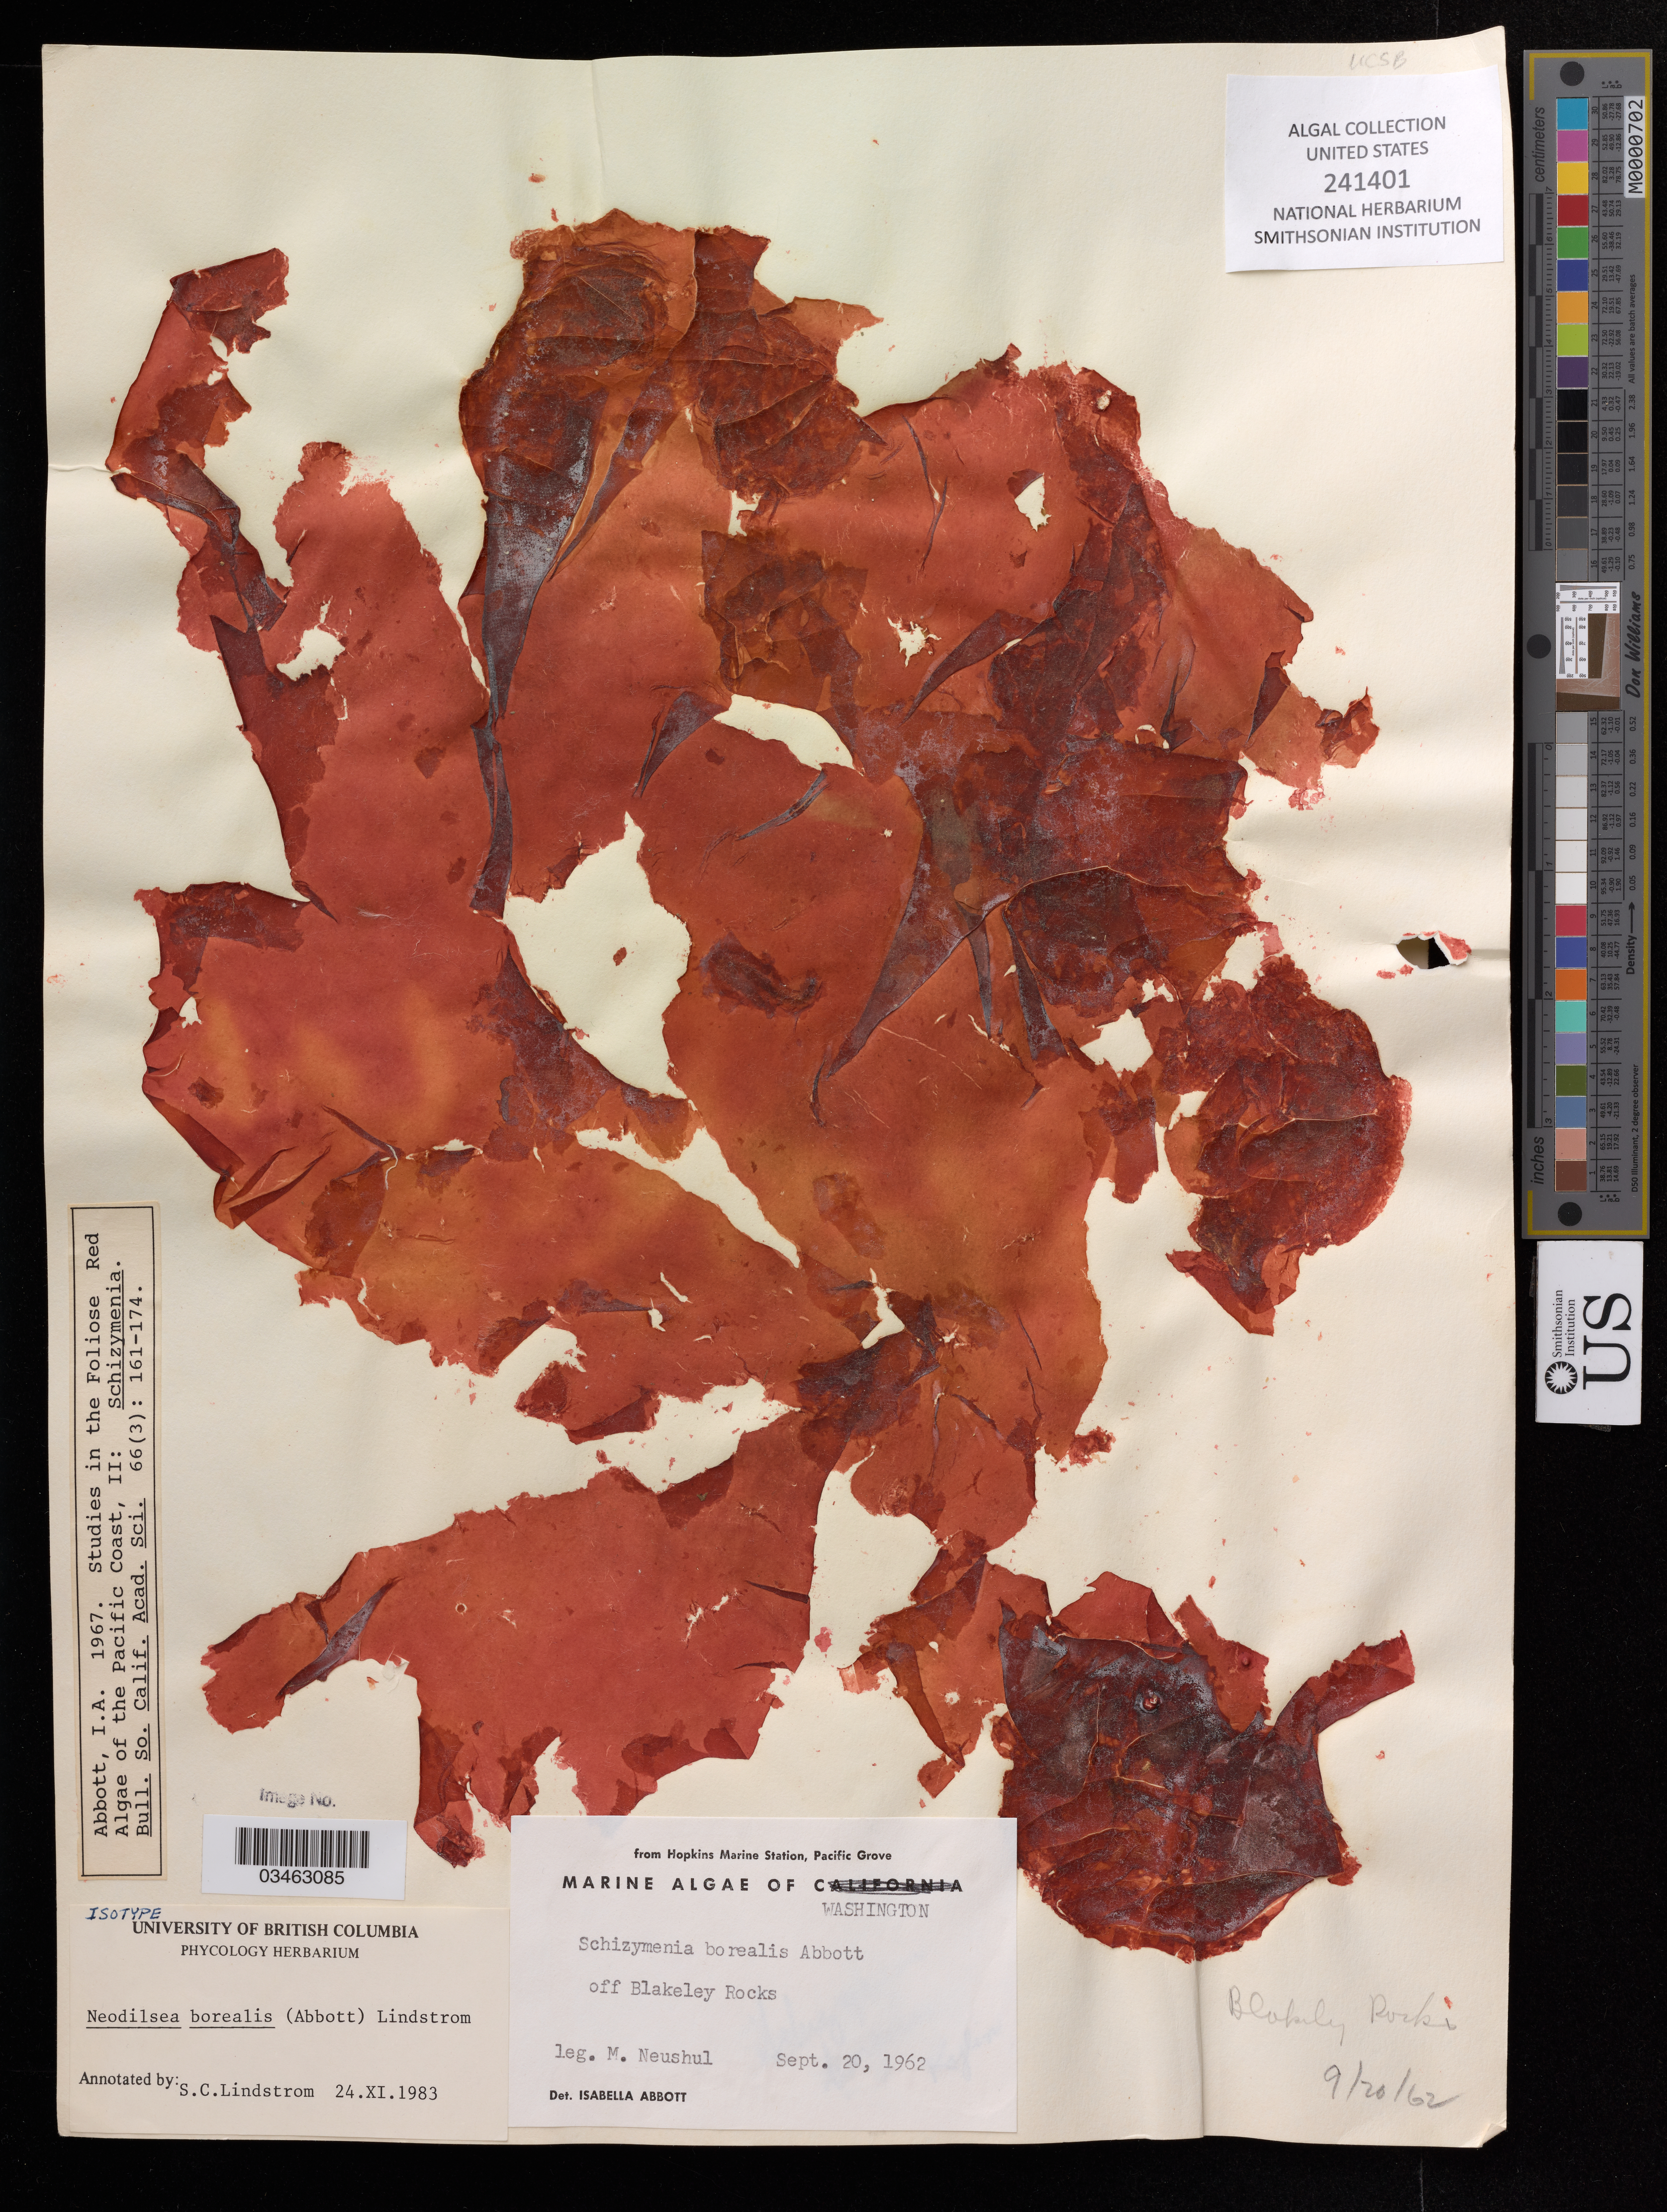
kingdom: Plantae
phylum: Rhodophyta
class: Florideophyceae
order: Gigartinales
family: Dumontiaceae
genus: Neodilsea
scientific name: Neodilsea borealis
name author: (I.A. Abbott) S.C. Lindstrom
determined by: Lindstrom, S. C.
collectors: M. Neushul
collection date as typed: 20 Sep 1962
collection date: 1962-09-20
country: United States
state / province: Washington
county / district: San Juan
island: Blakely Island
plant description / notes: Questionable type designation by S.C. Lindstrom.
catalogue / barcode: US 241401